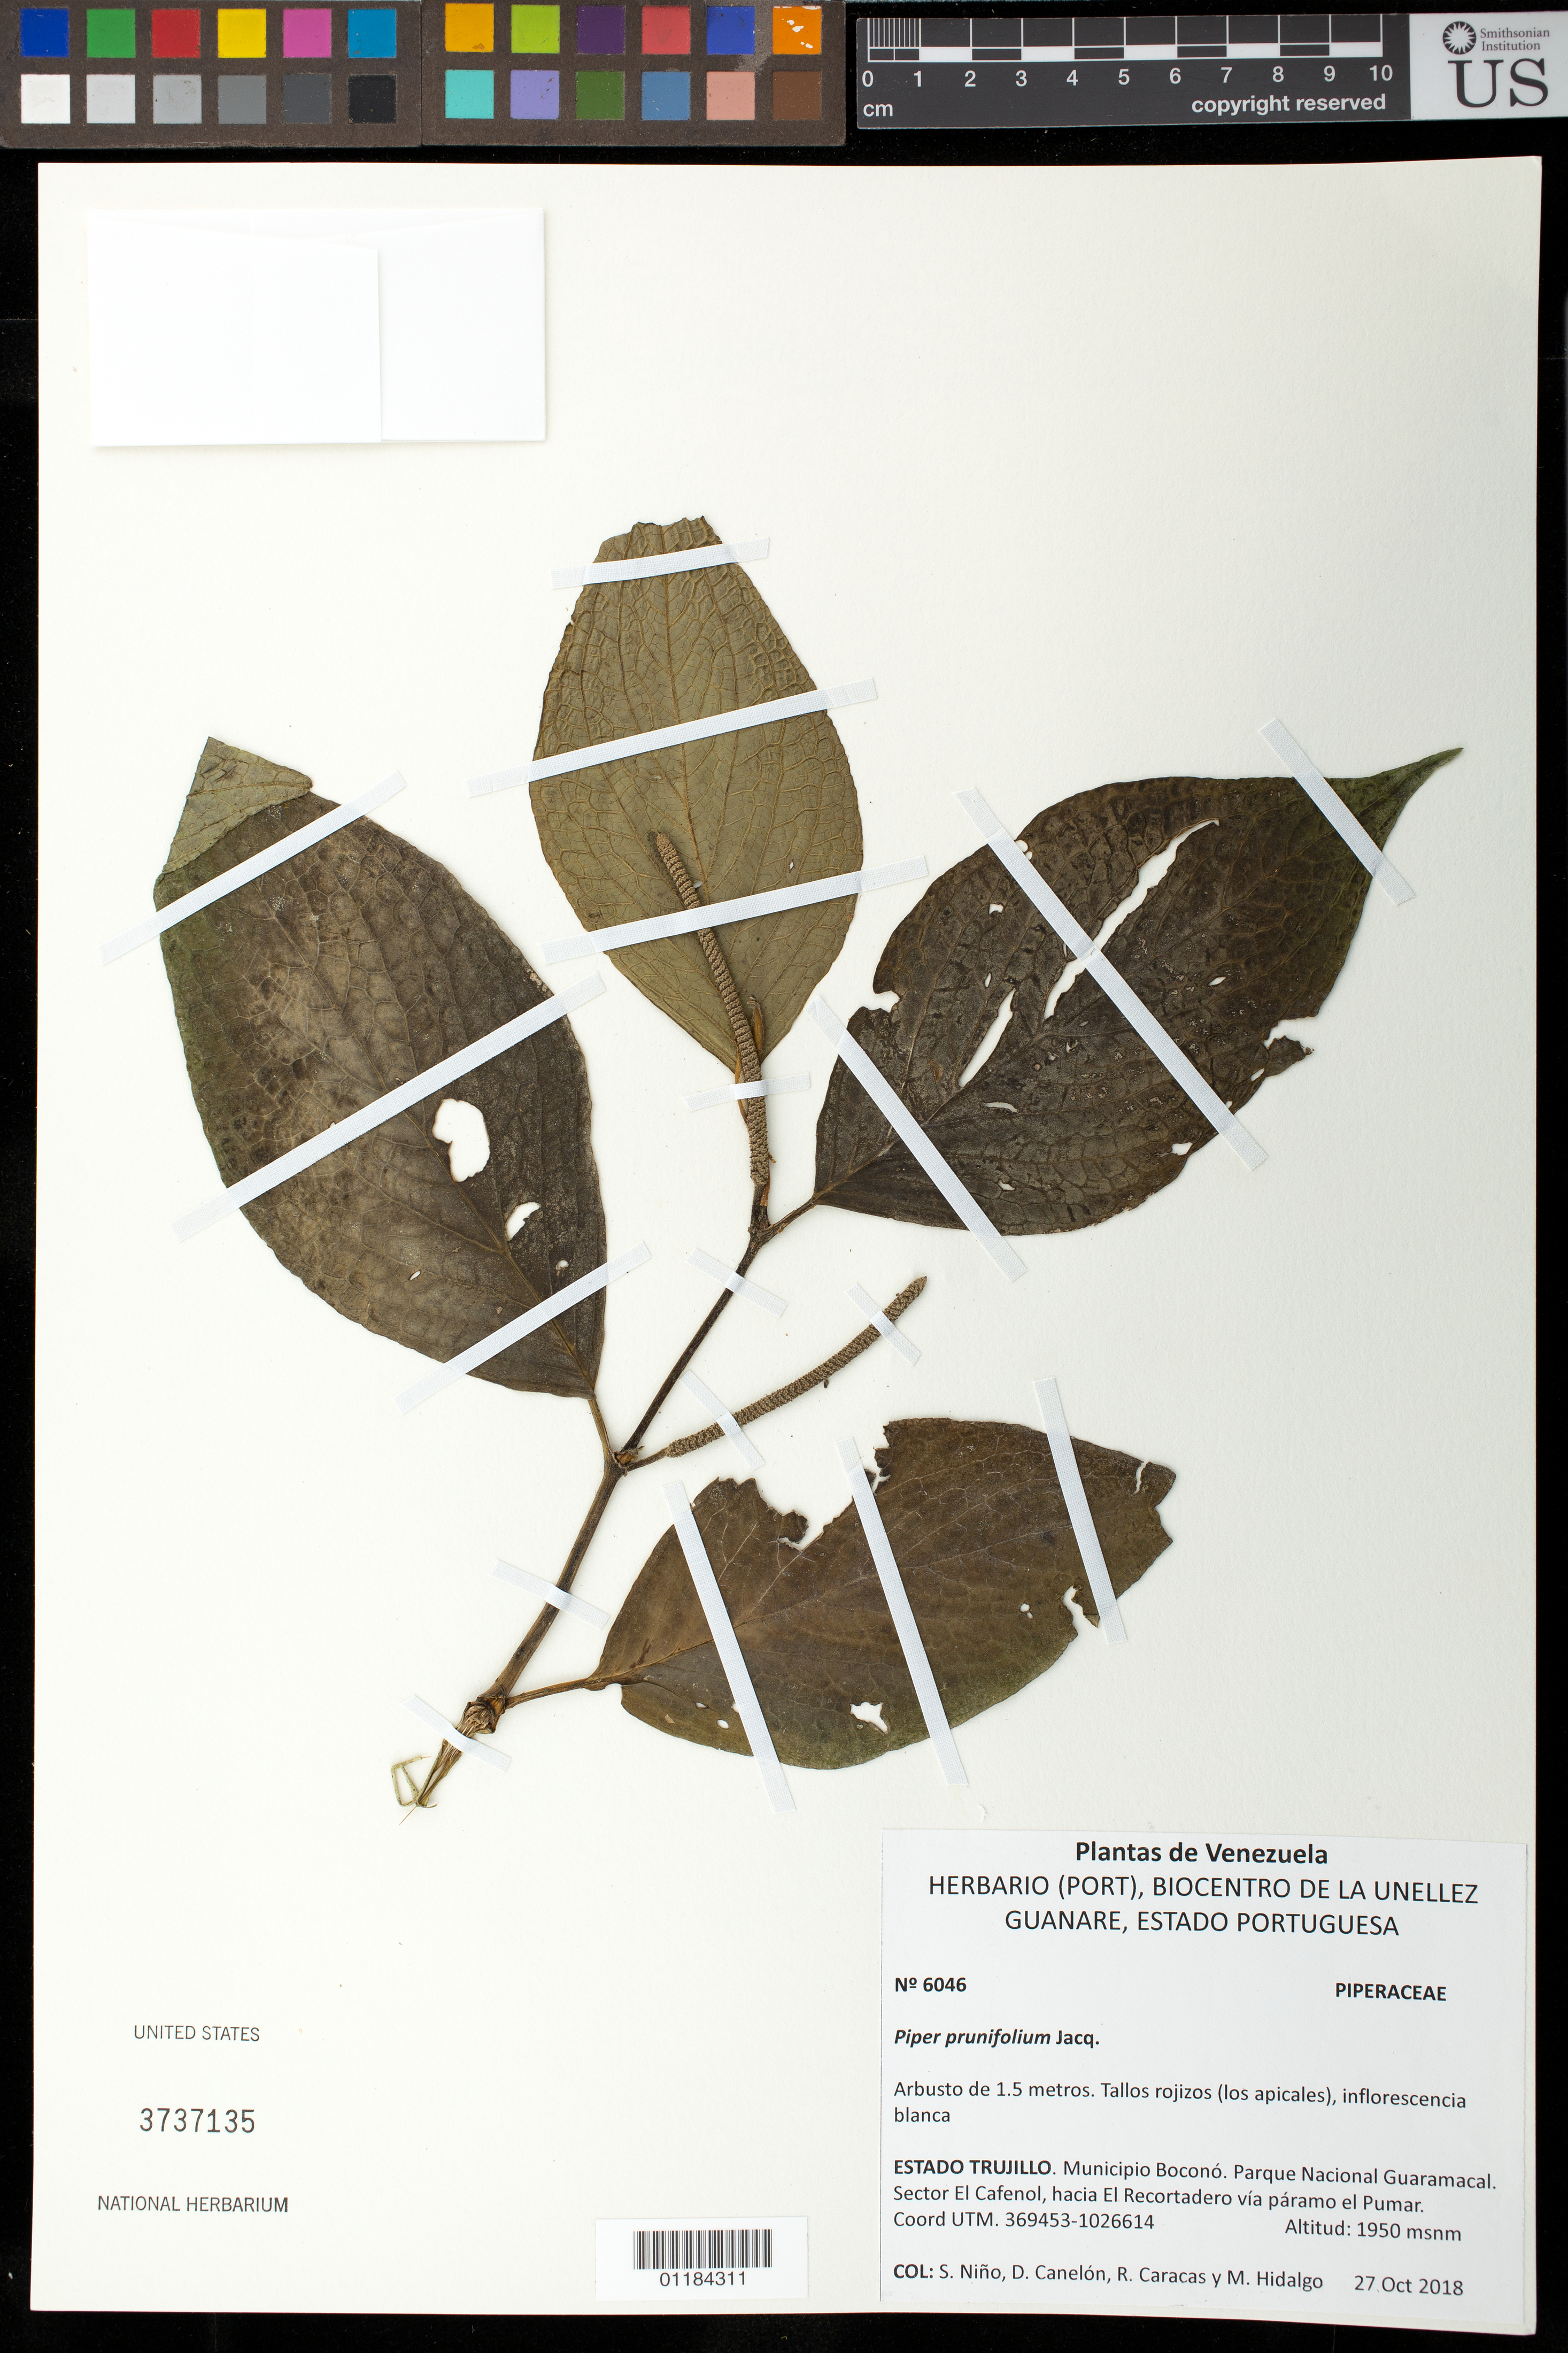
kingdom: Plantae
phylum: Tracheophyta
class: Magnoliopsida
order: Piperales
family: Piperaceae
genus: Piper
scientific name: Piper prunifolium var. prunifolium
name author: Jacq.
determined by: Dorr, L. J., (BOT), Smithsonian Institution - National Museum of Natural History (UNITED STATES)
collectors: S. M. Niño, D. Canelón, R. Caracas & M. Hidalgo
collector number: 6046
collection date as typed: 27 de Octubre, 2018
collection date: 2018-10-27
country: Venezuela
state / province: Trujillo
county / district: Boconó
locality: Parque Nacional Guaramacal. Sector El Cafenol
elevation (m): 1950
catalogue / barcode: US 3737135